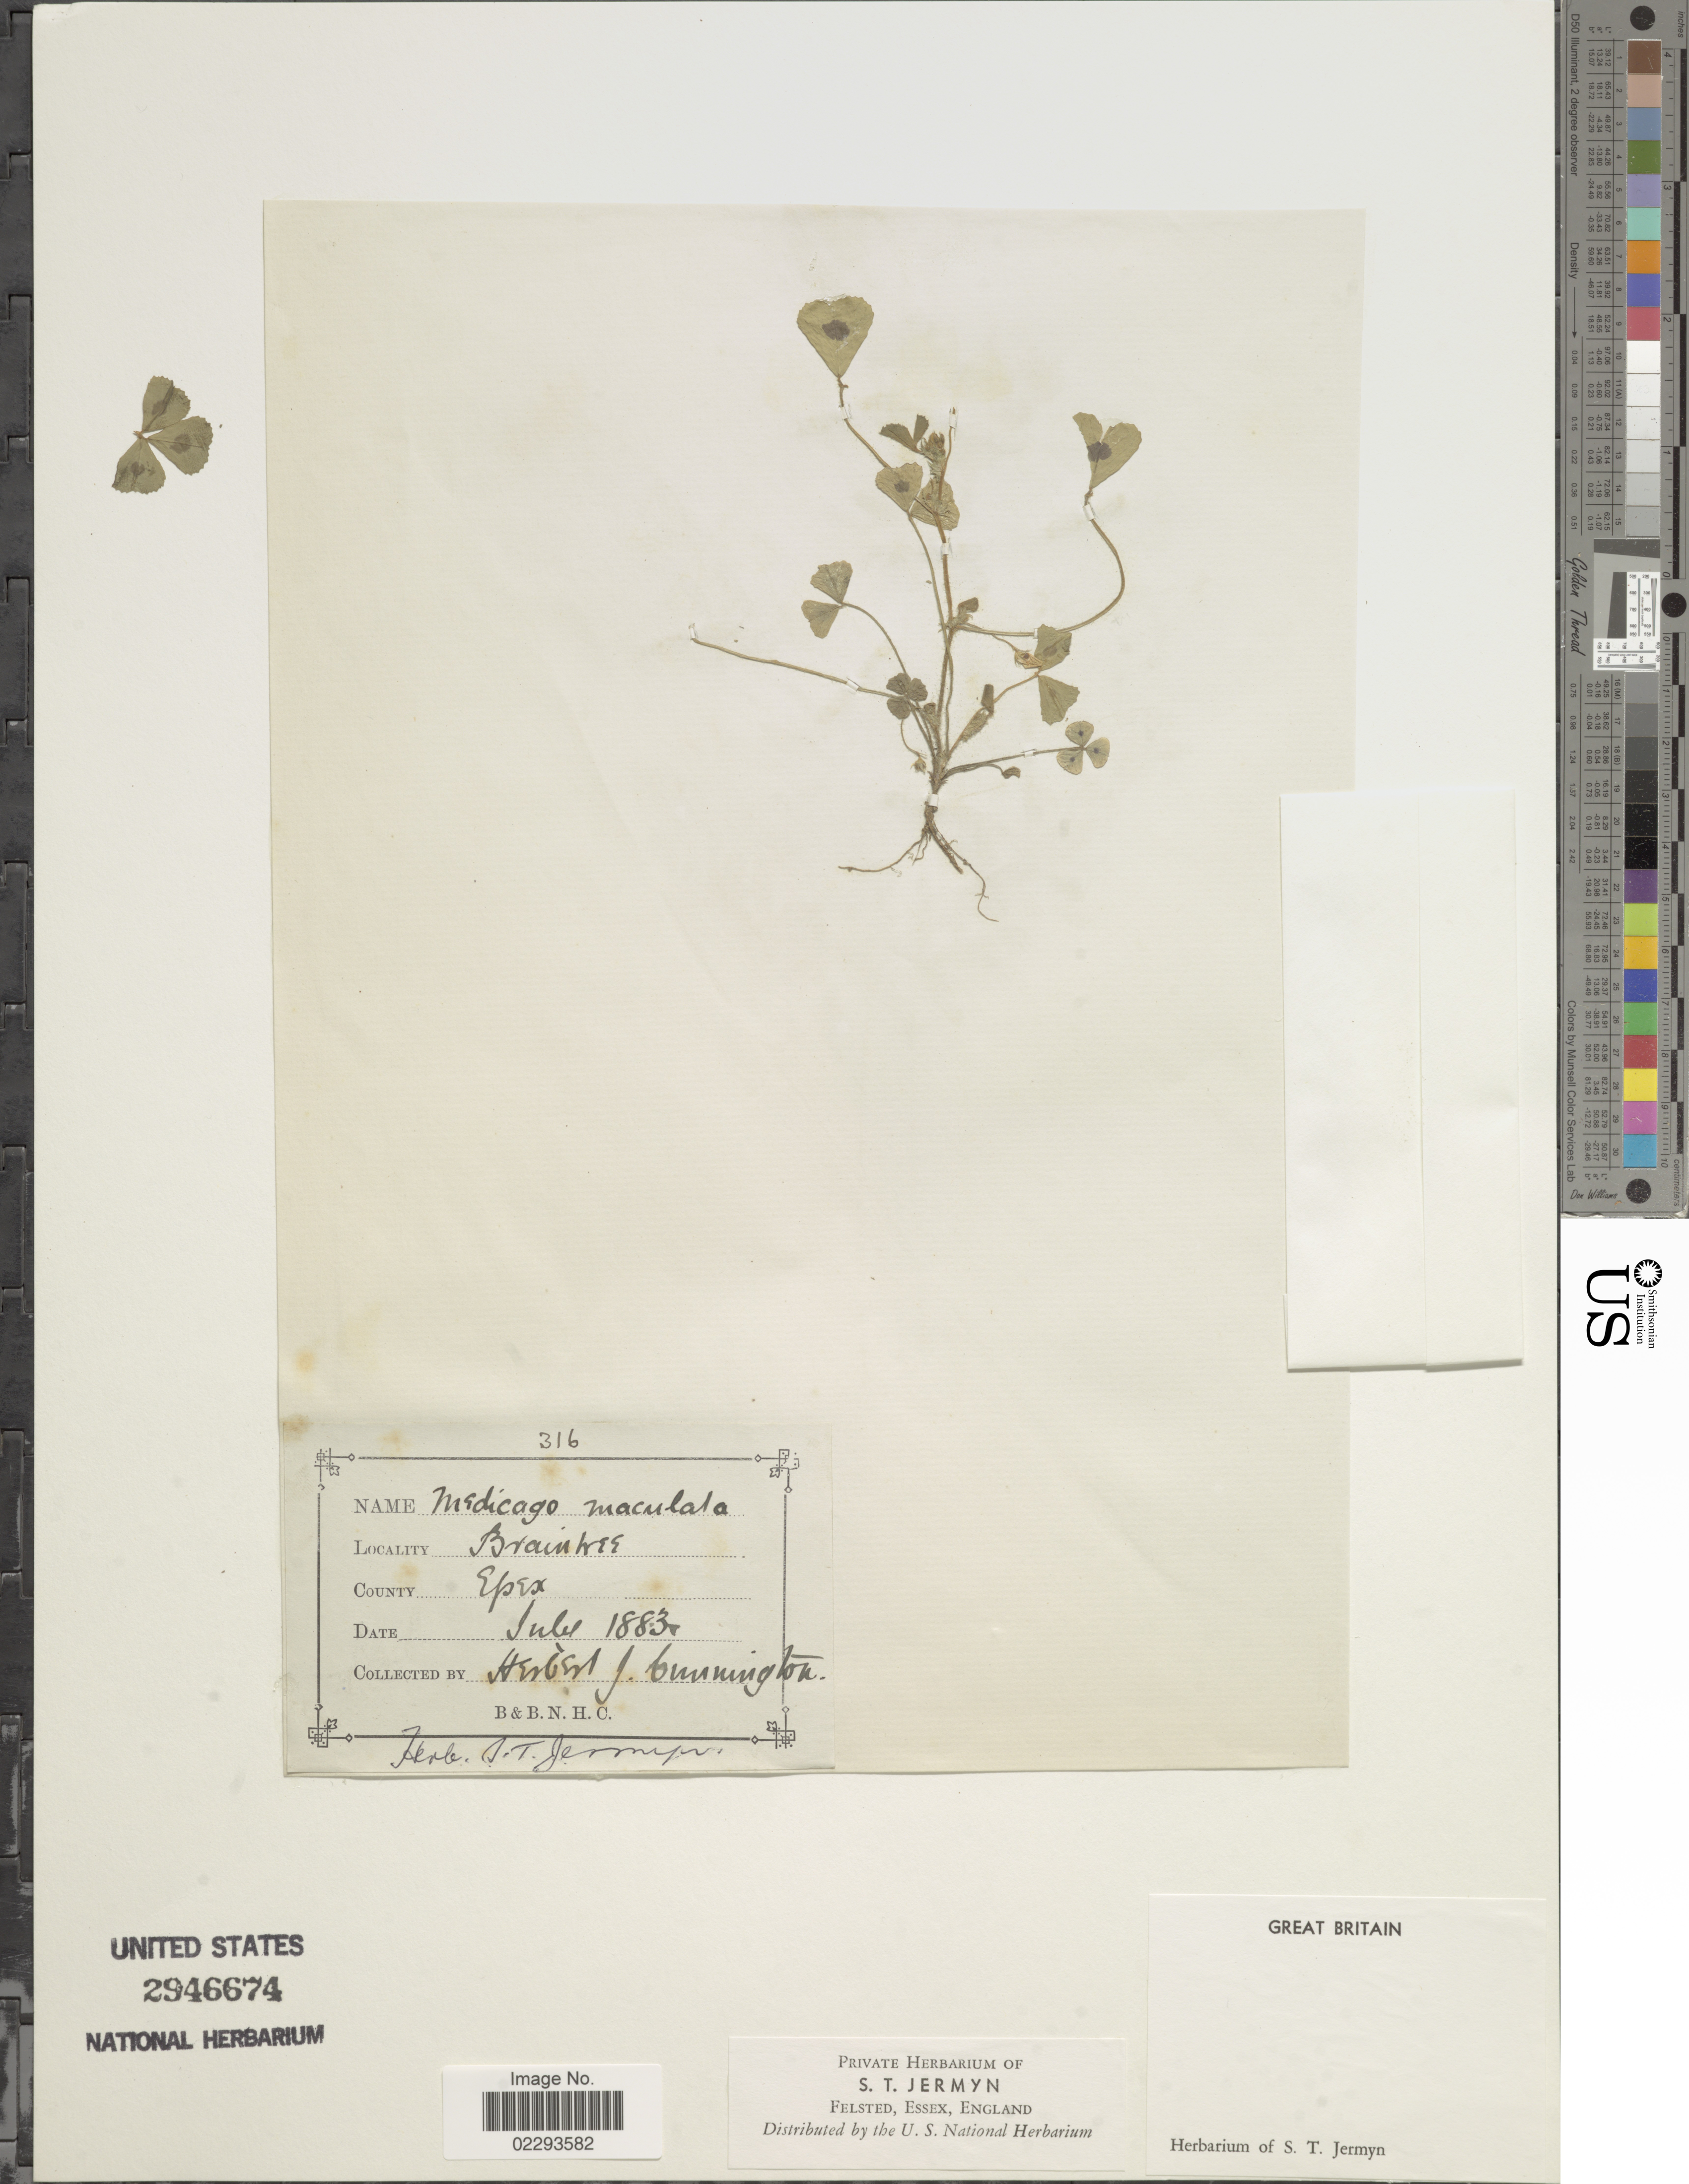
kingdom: Plantae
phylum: Tracheophyta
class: Magnoliopsida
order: Fabales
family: Fabaceae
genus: Medicago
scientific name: Medicago maculata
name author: Hook. & Arn.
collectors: H. Cunnington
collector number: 316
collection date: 1883-07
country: United Kingdom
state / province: England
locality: Great Britan, Braintee, County Essex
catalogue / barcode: US 2946674